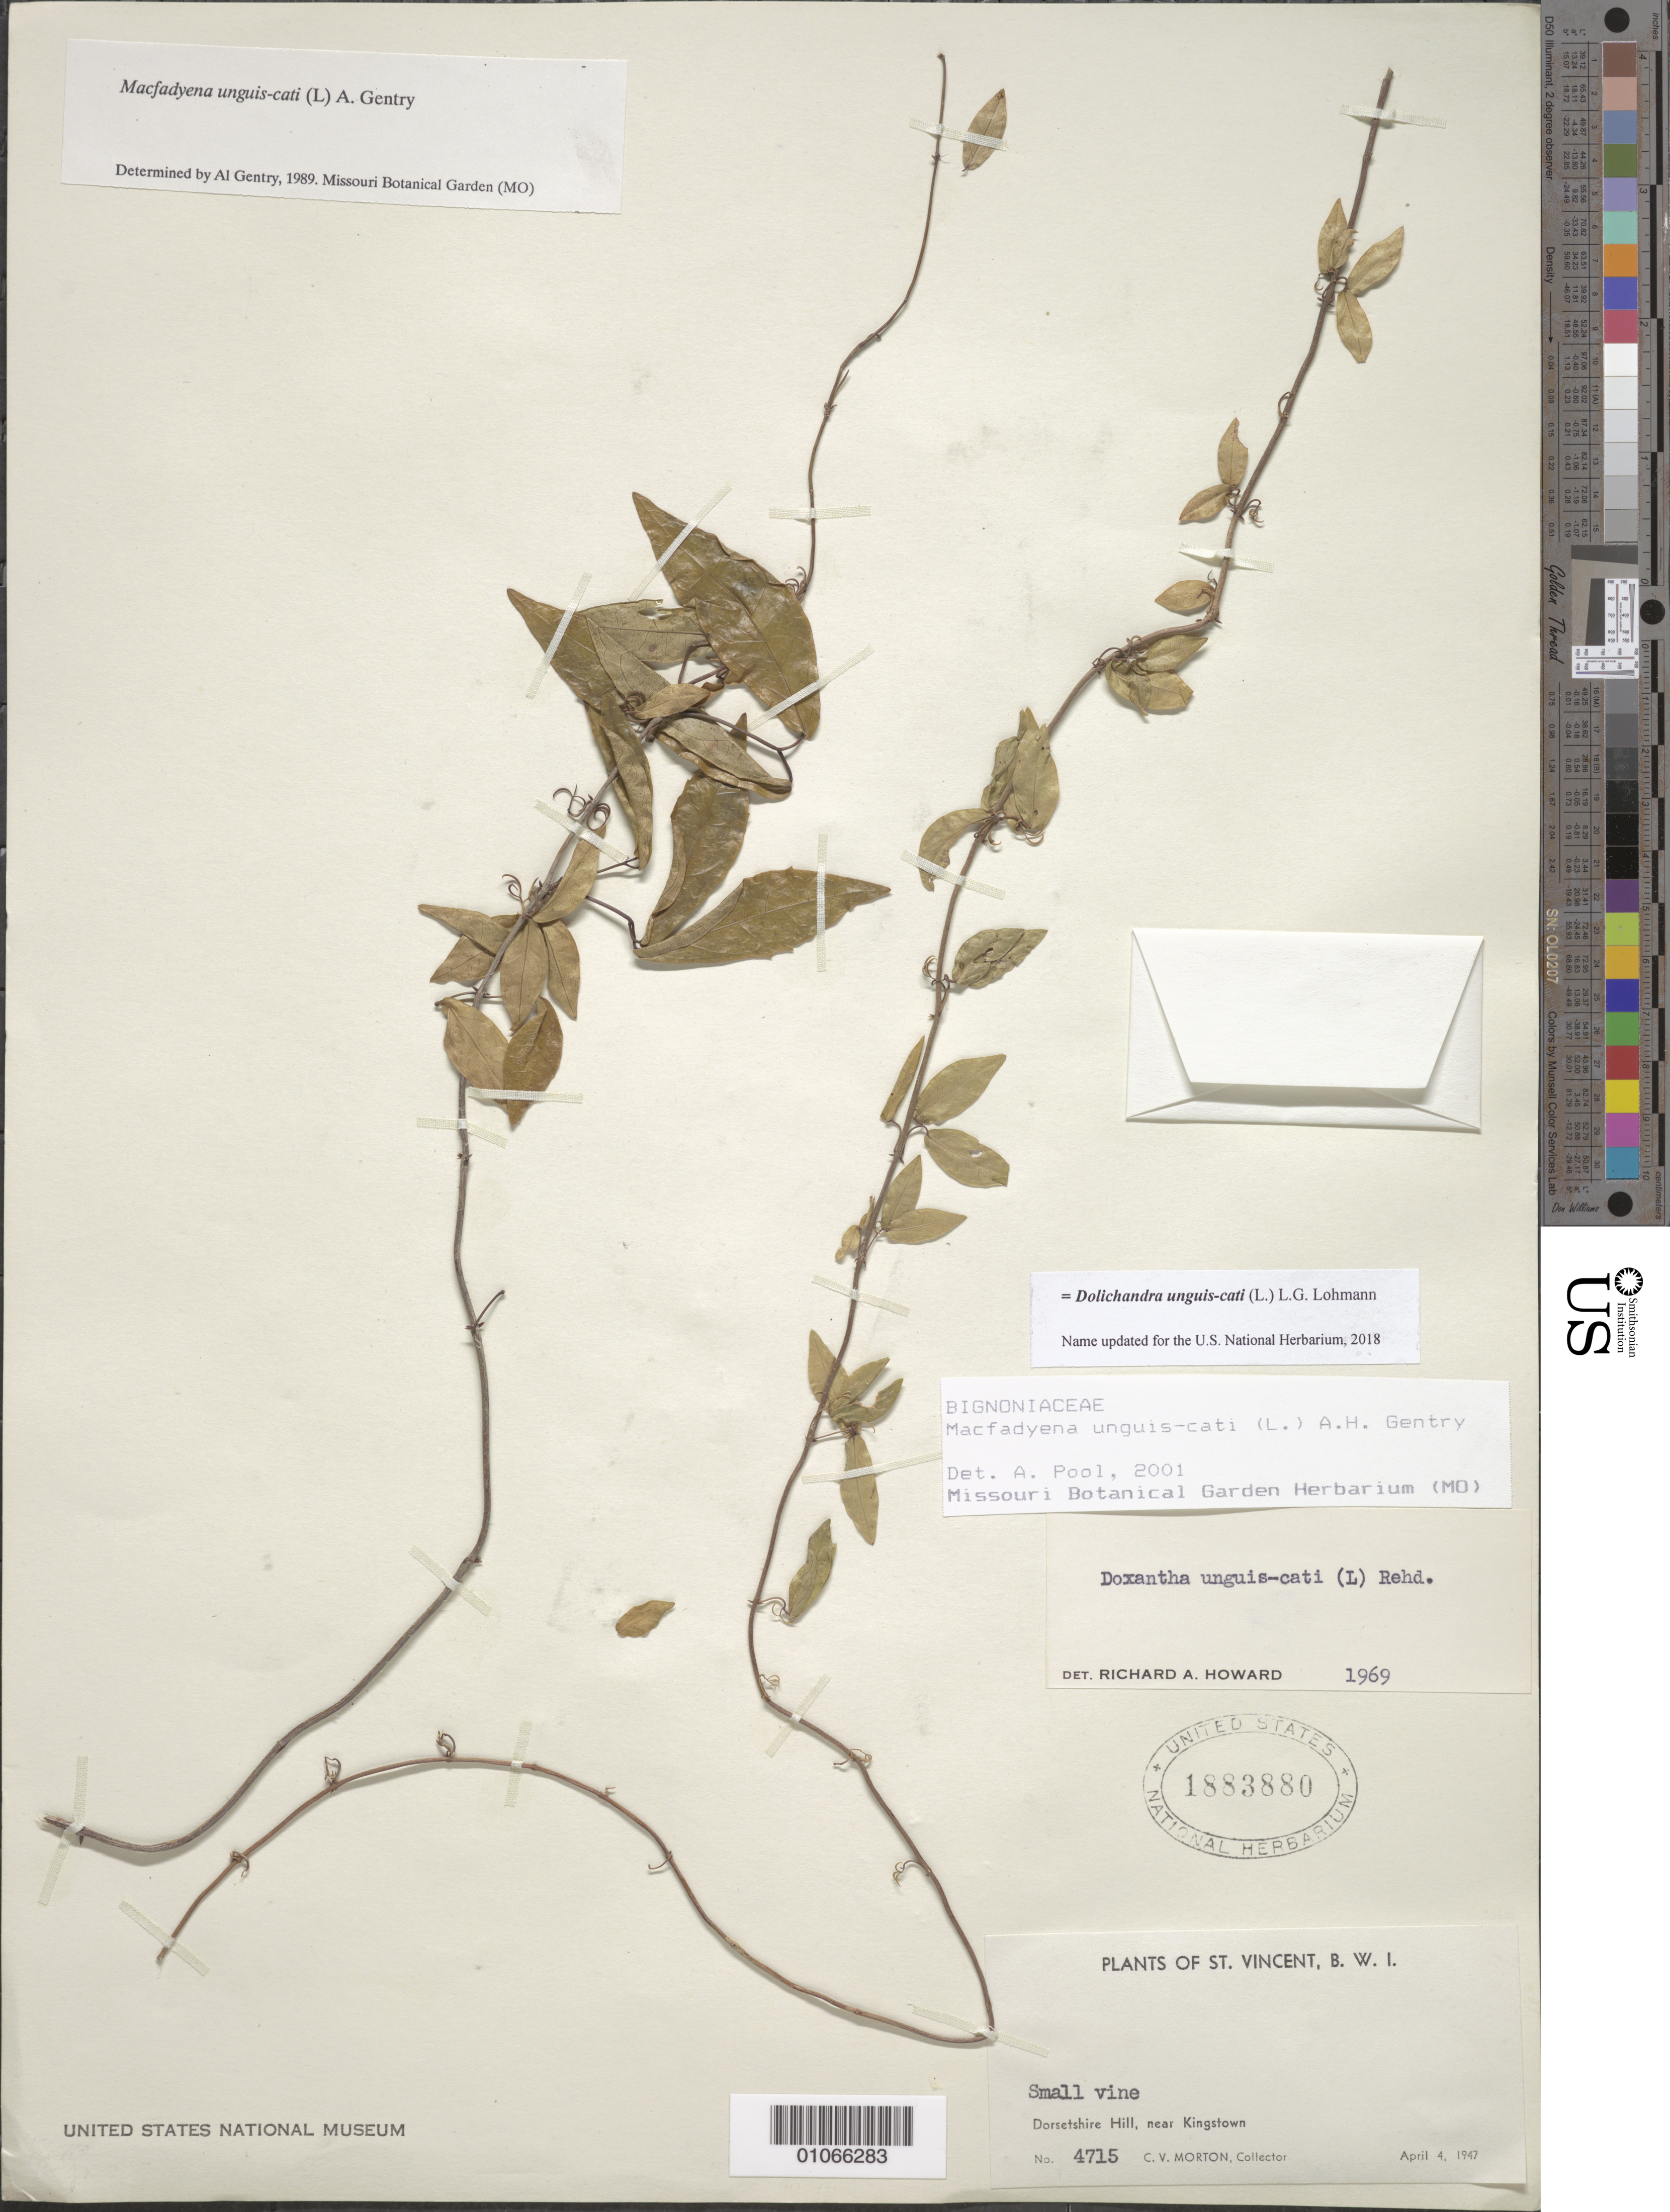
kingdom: Plantae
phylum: Tracheophyta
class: Magnoliopsida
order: Lamiales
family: Bignoniaceae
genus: Dolichandra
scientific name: Dolichandra unguis-cati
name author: (L.) L.G. Lohmann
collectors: C. V. Morton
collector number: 4715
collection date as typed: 04 Apr 1947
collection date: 1947-04-04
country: St. Vincent - Grenadines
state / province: Saint George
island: St. Vincent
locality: Dorsetshire Hill, near Kingstown.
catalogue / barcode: US 1883880